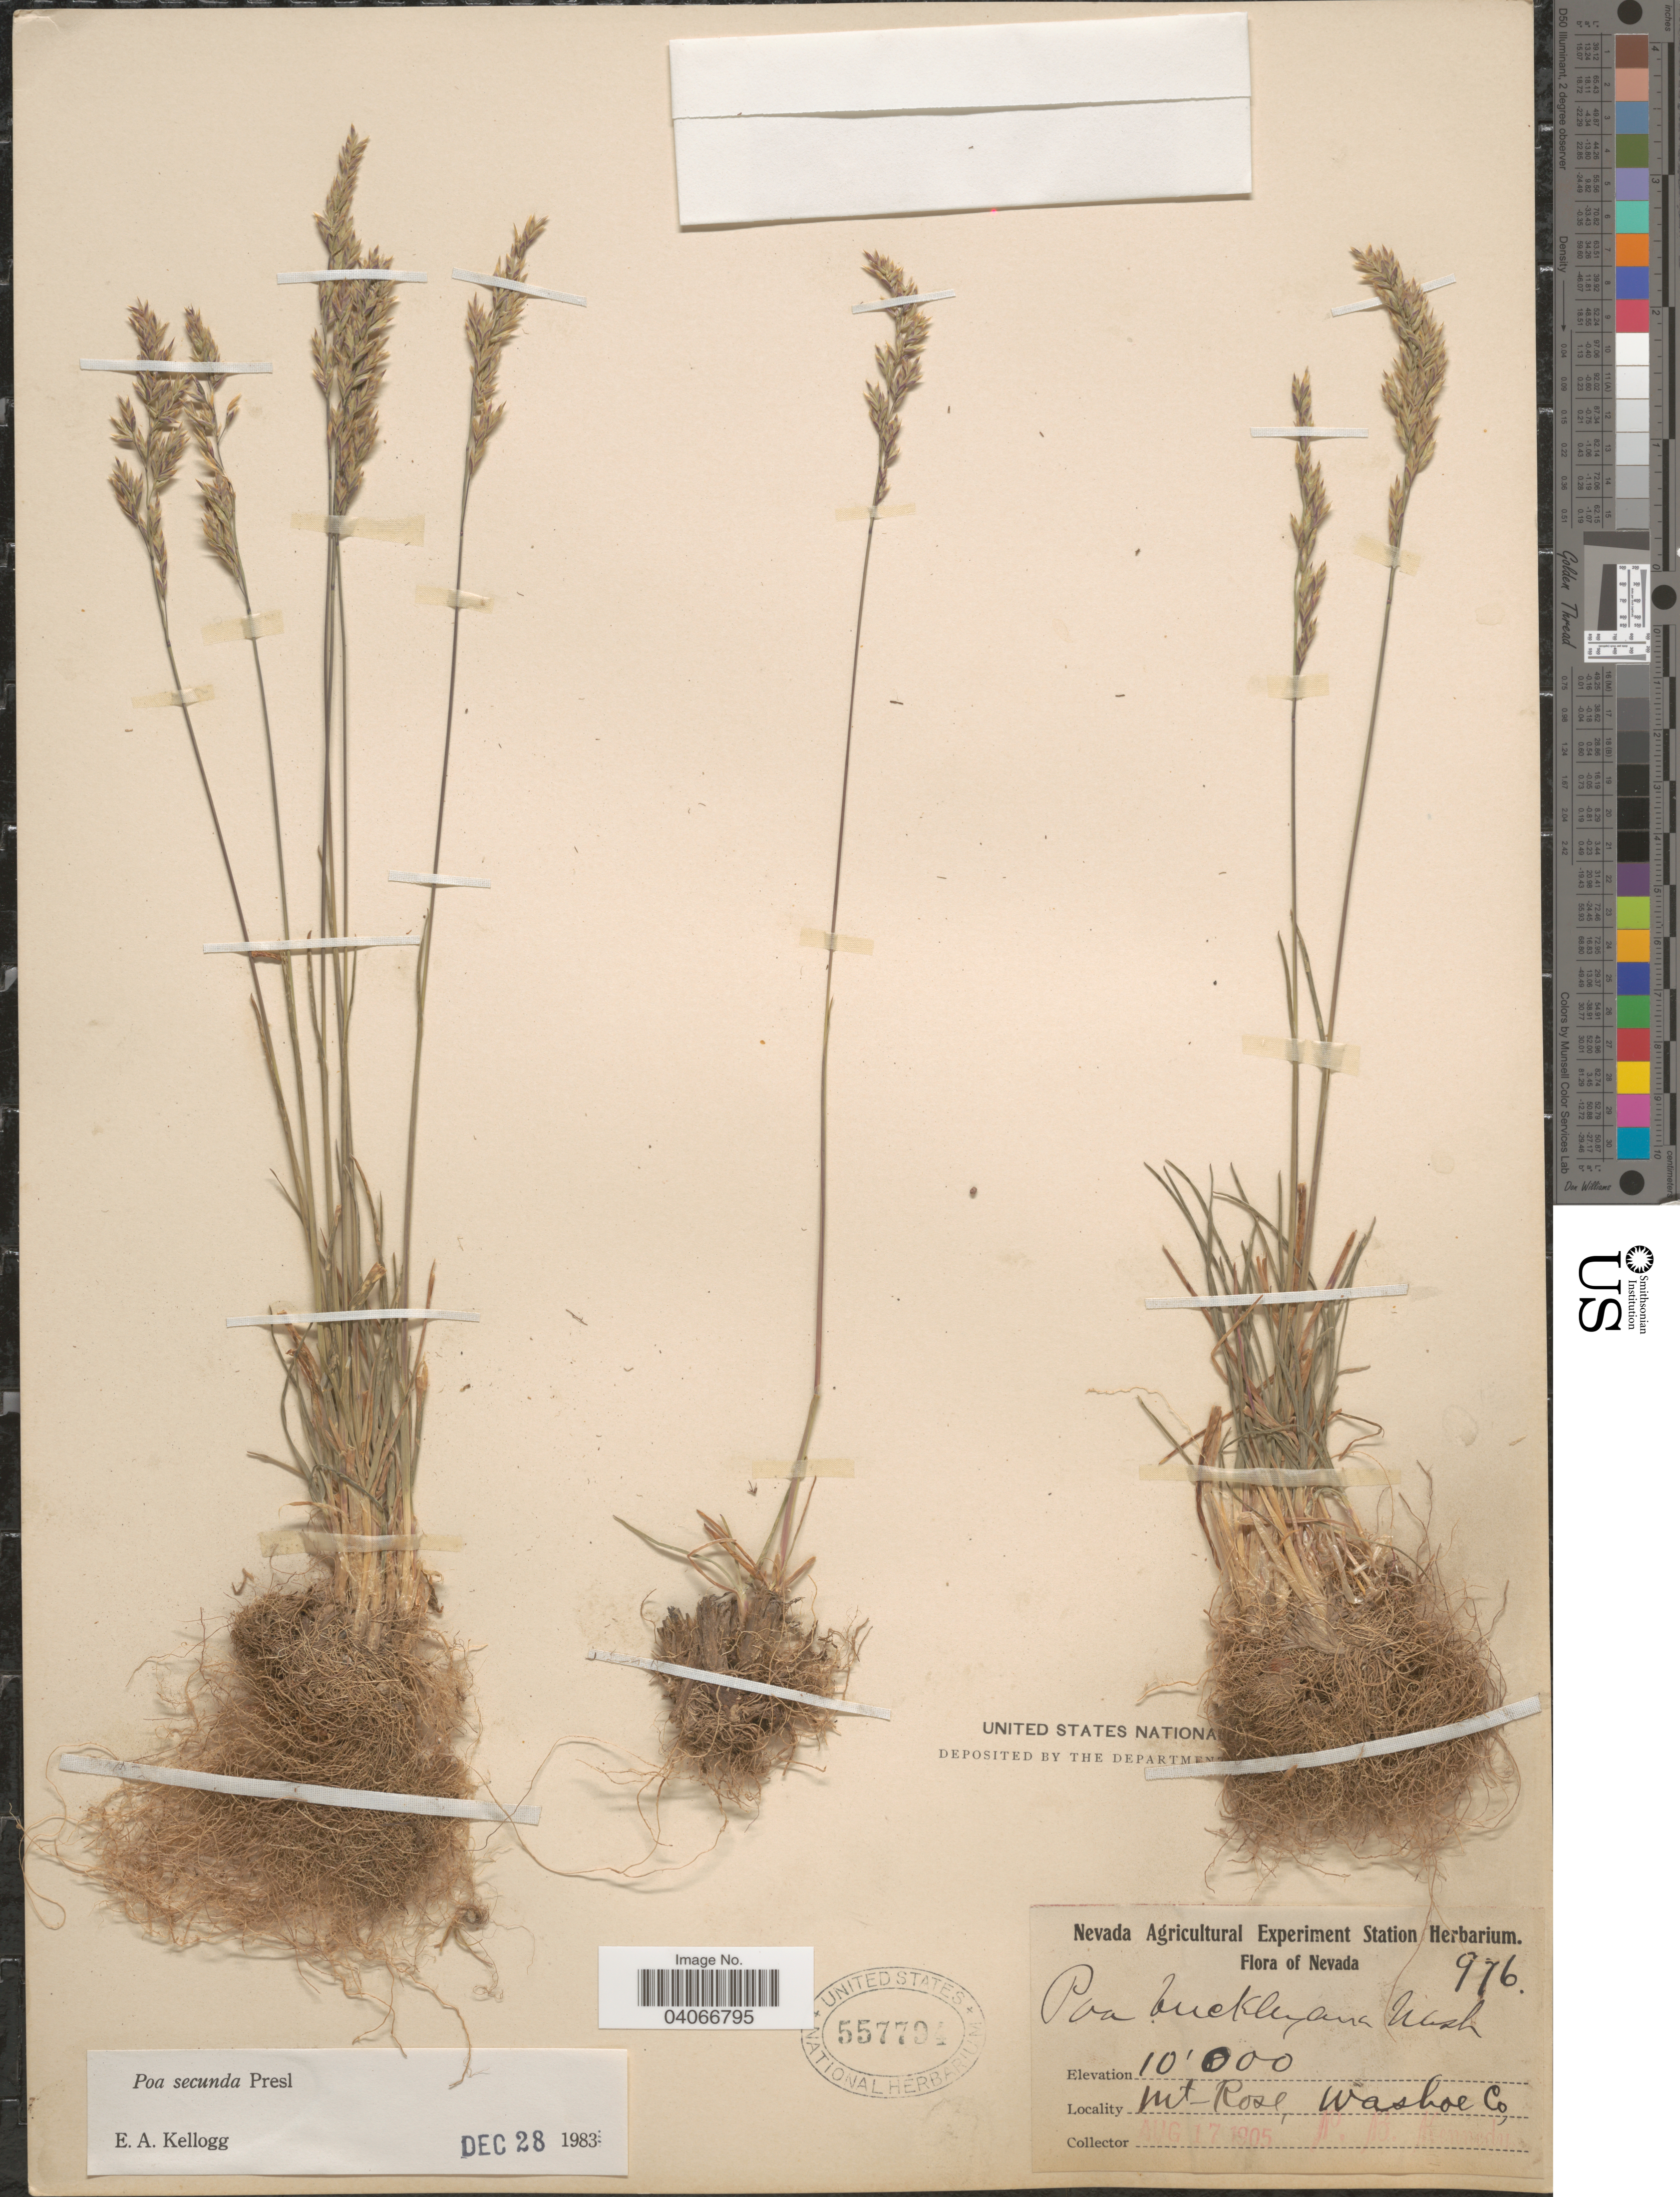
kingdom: Plantae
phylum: Tracheophyta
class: Liliopsida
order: Poales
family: Poaceae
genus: Poa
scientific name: Poa secunda subsp. secunda var. scabrella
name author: (Thurb.) Soreng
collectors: P. B. Kennedy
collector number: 976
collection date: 1905-08-17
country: United States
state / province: Nevada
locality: Mt-Rose, Washoe Co.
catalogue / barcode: US 557794